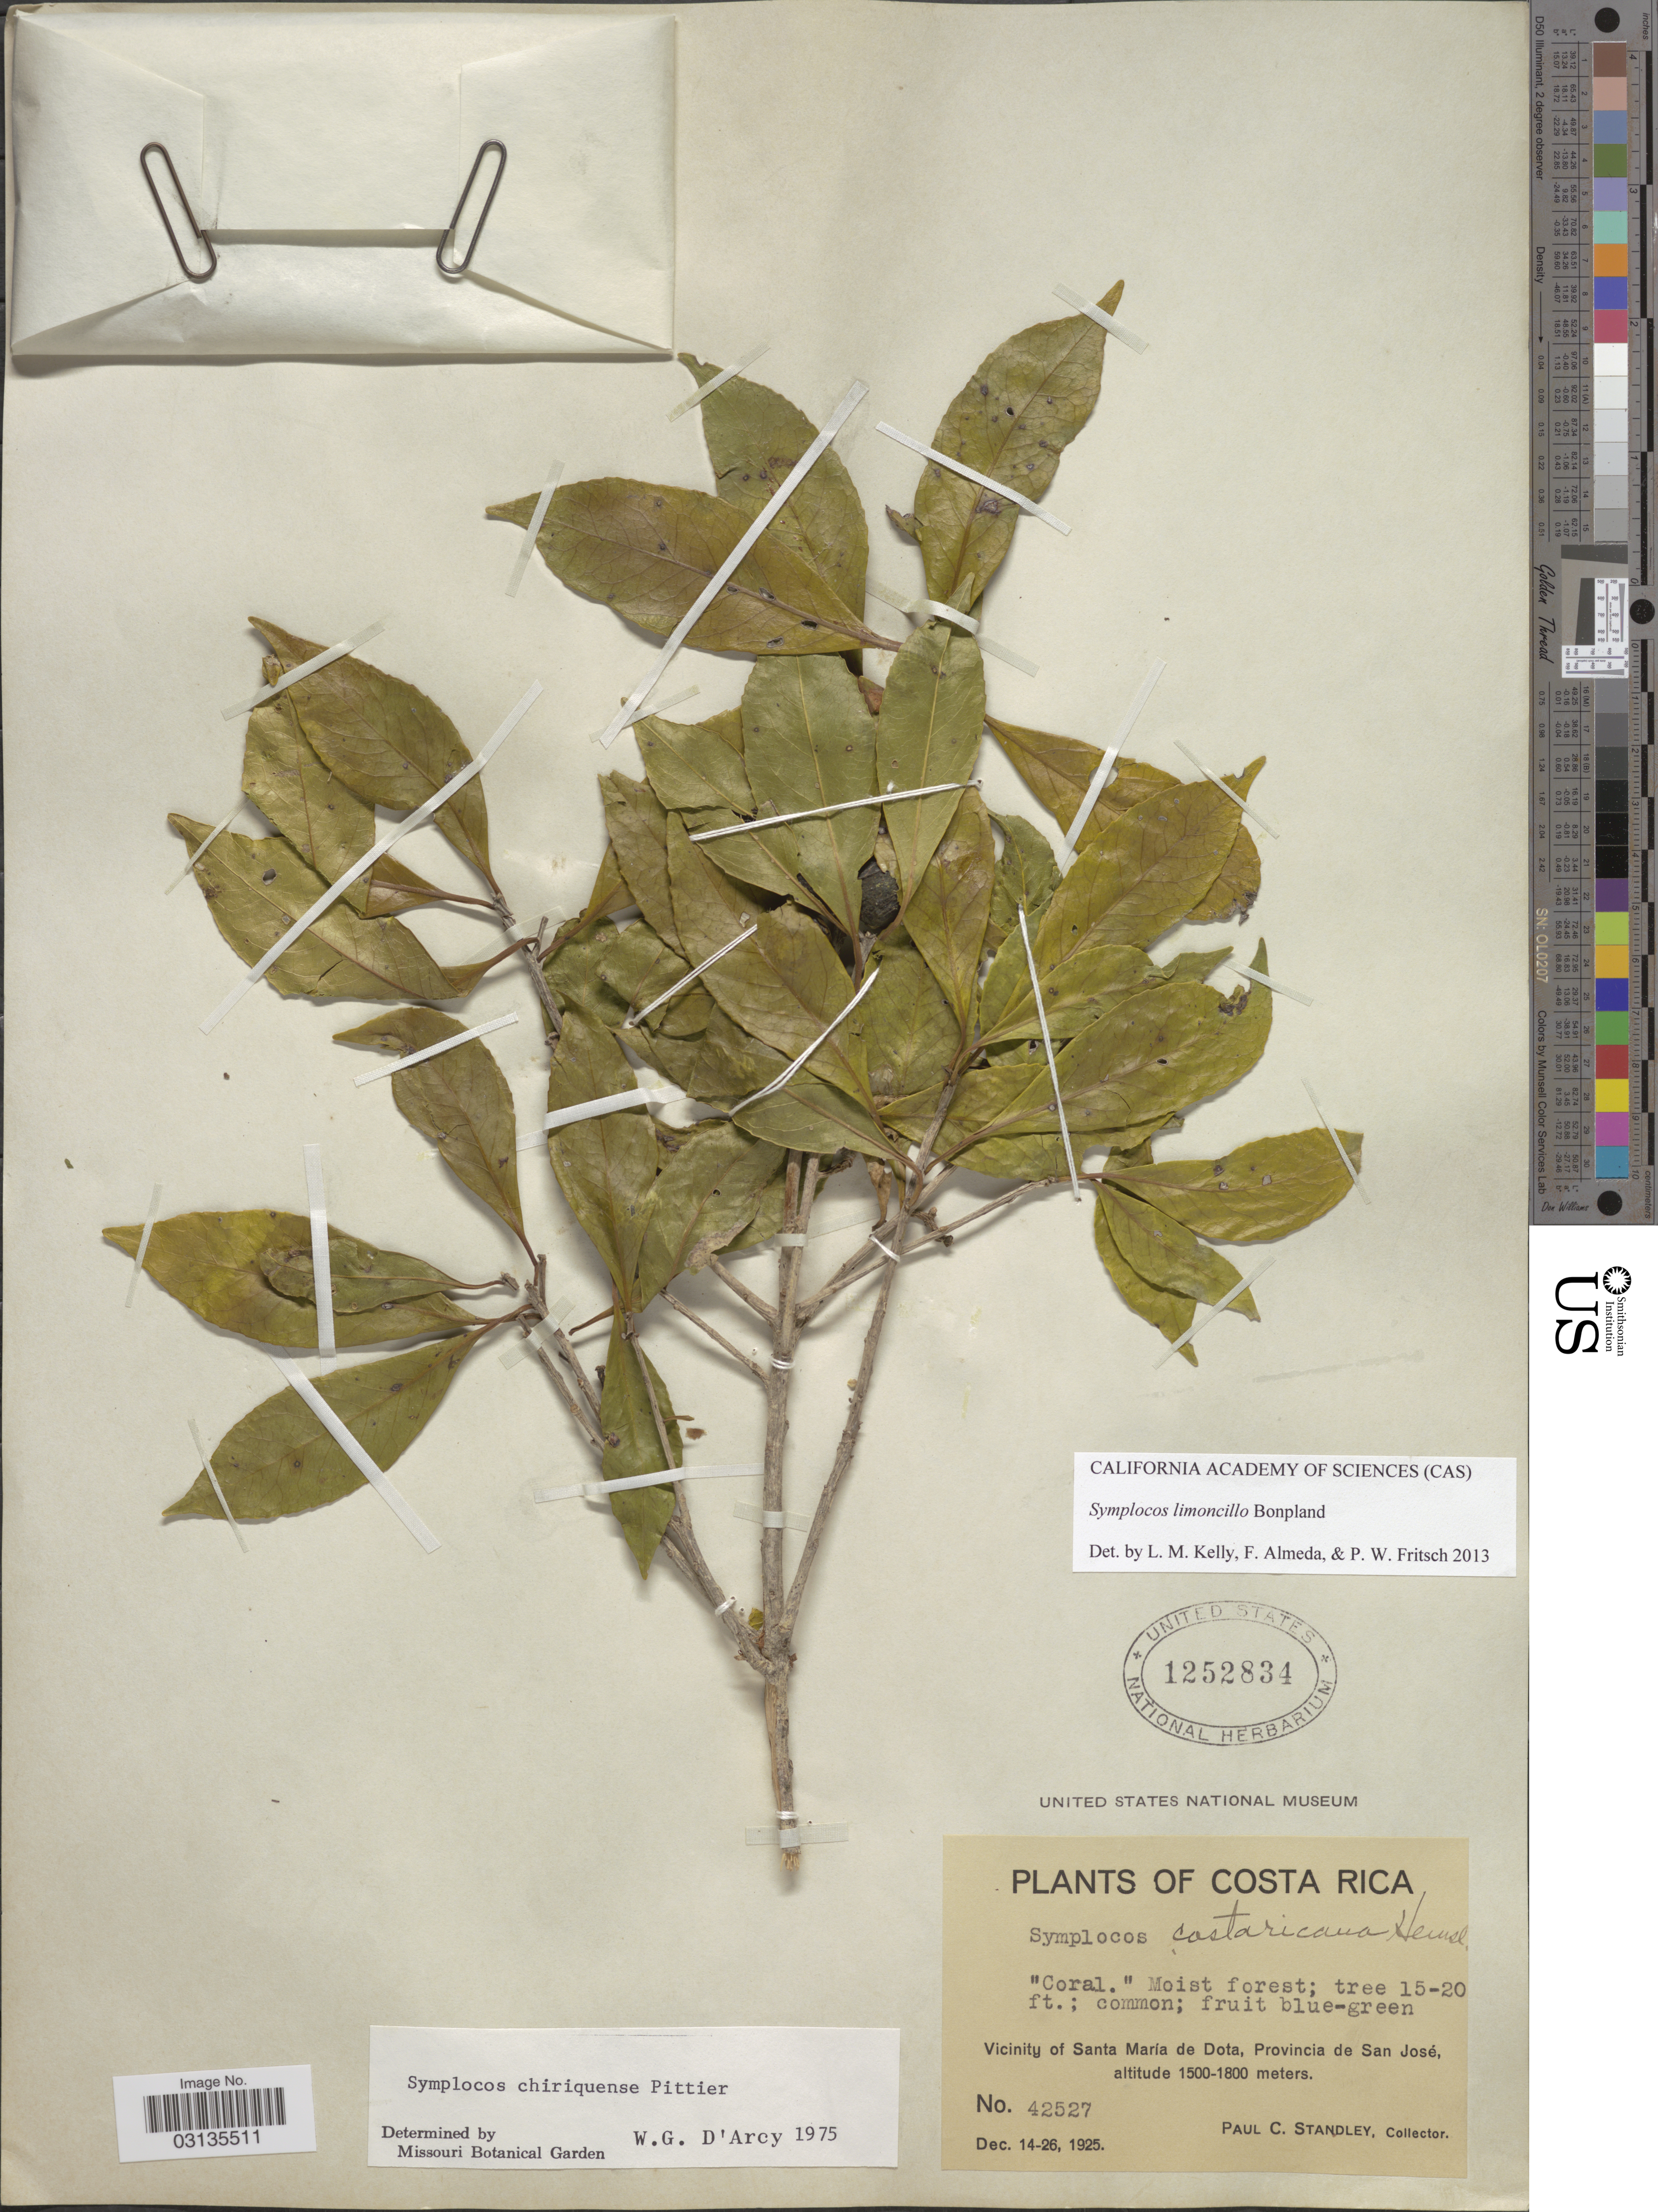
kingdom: Plantae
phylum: Tracheophyta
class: Magnoliopsida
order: Ericales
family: Symplocaceae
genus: Symplocos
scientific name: Symplocos limoncillo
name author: Bonpl.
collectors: P. C. Standley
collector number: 42527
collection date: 1925-12-14/1925-12-26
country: Costa Rica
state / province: San José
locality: Vicinity of Santa María de Dota.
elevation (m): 1500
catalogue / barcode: US 1252834